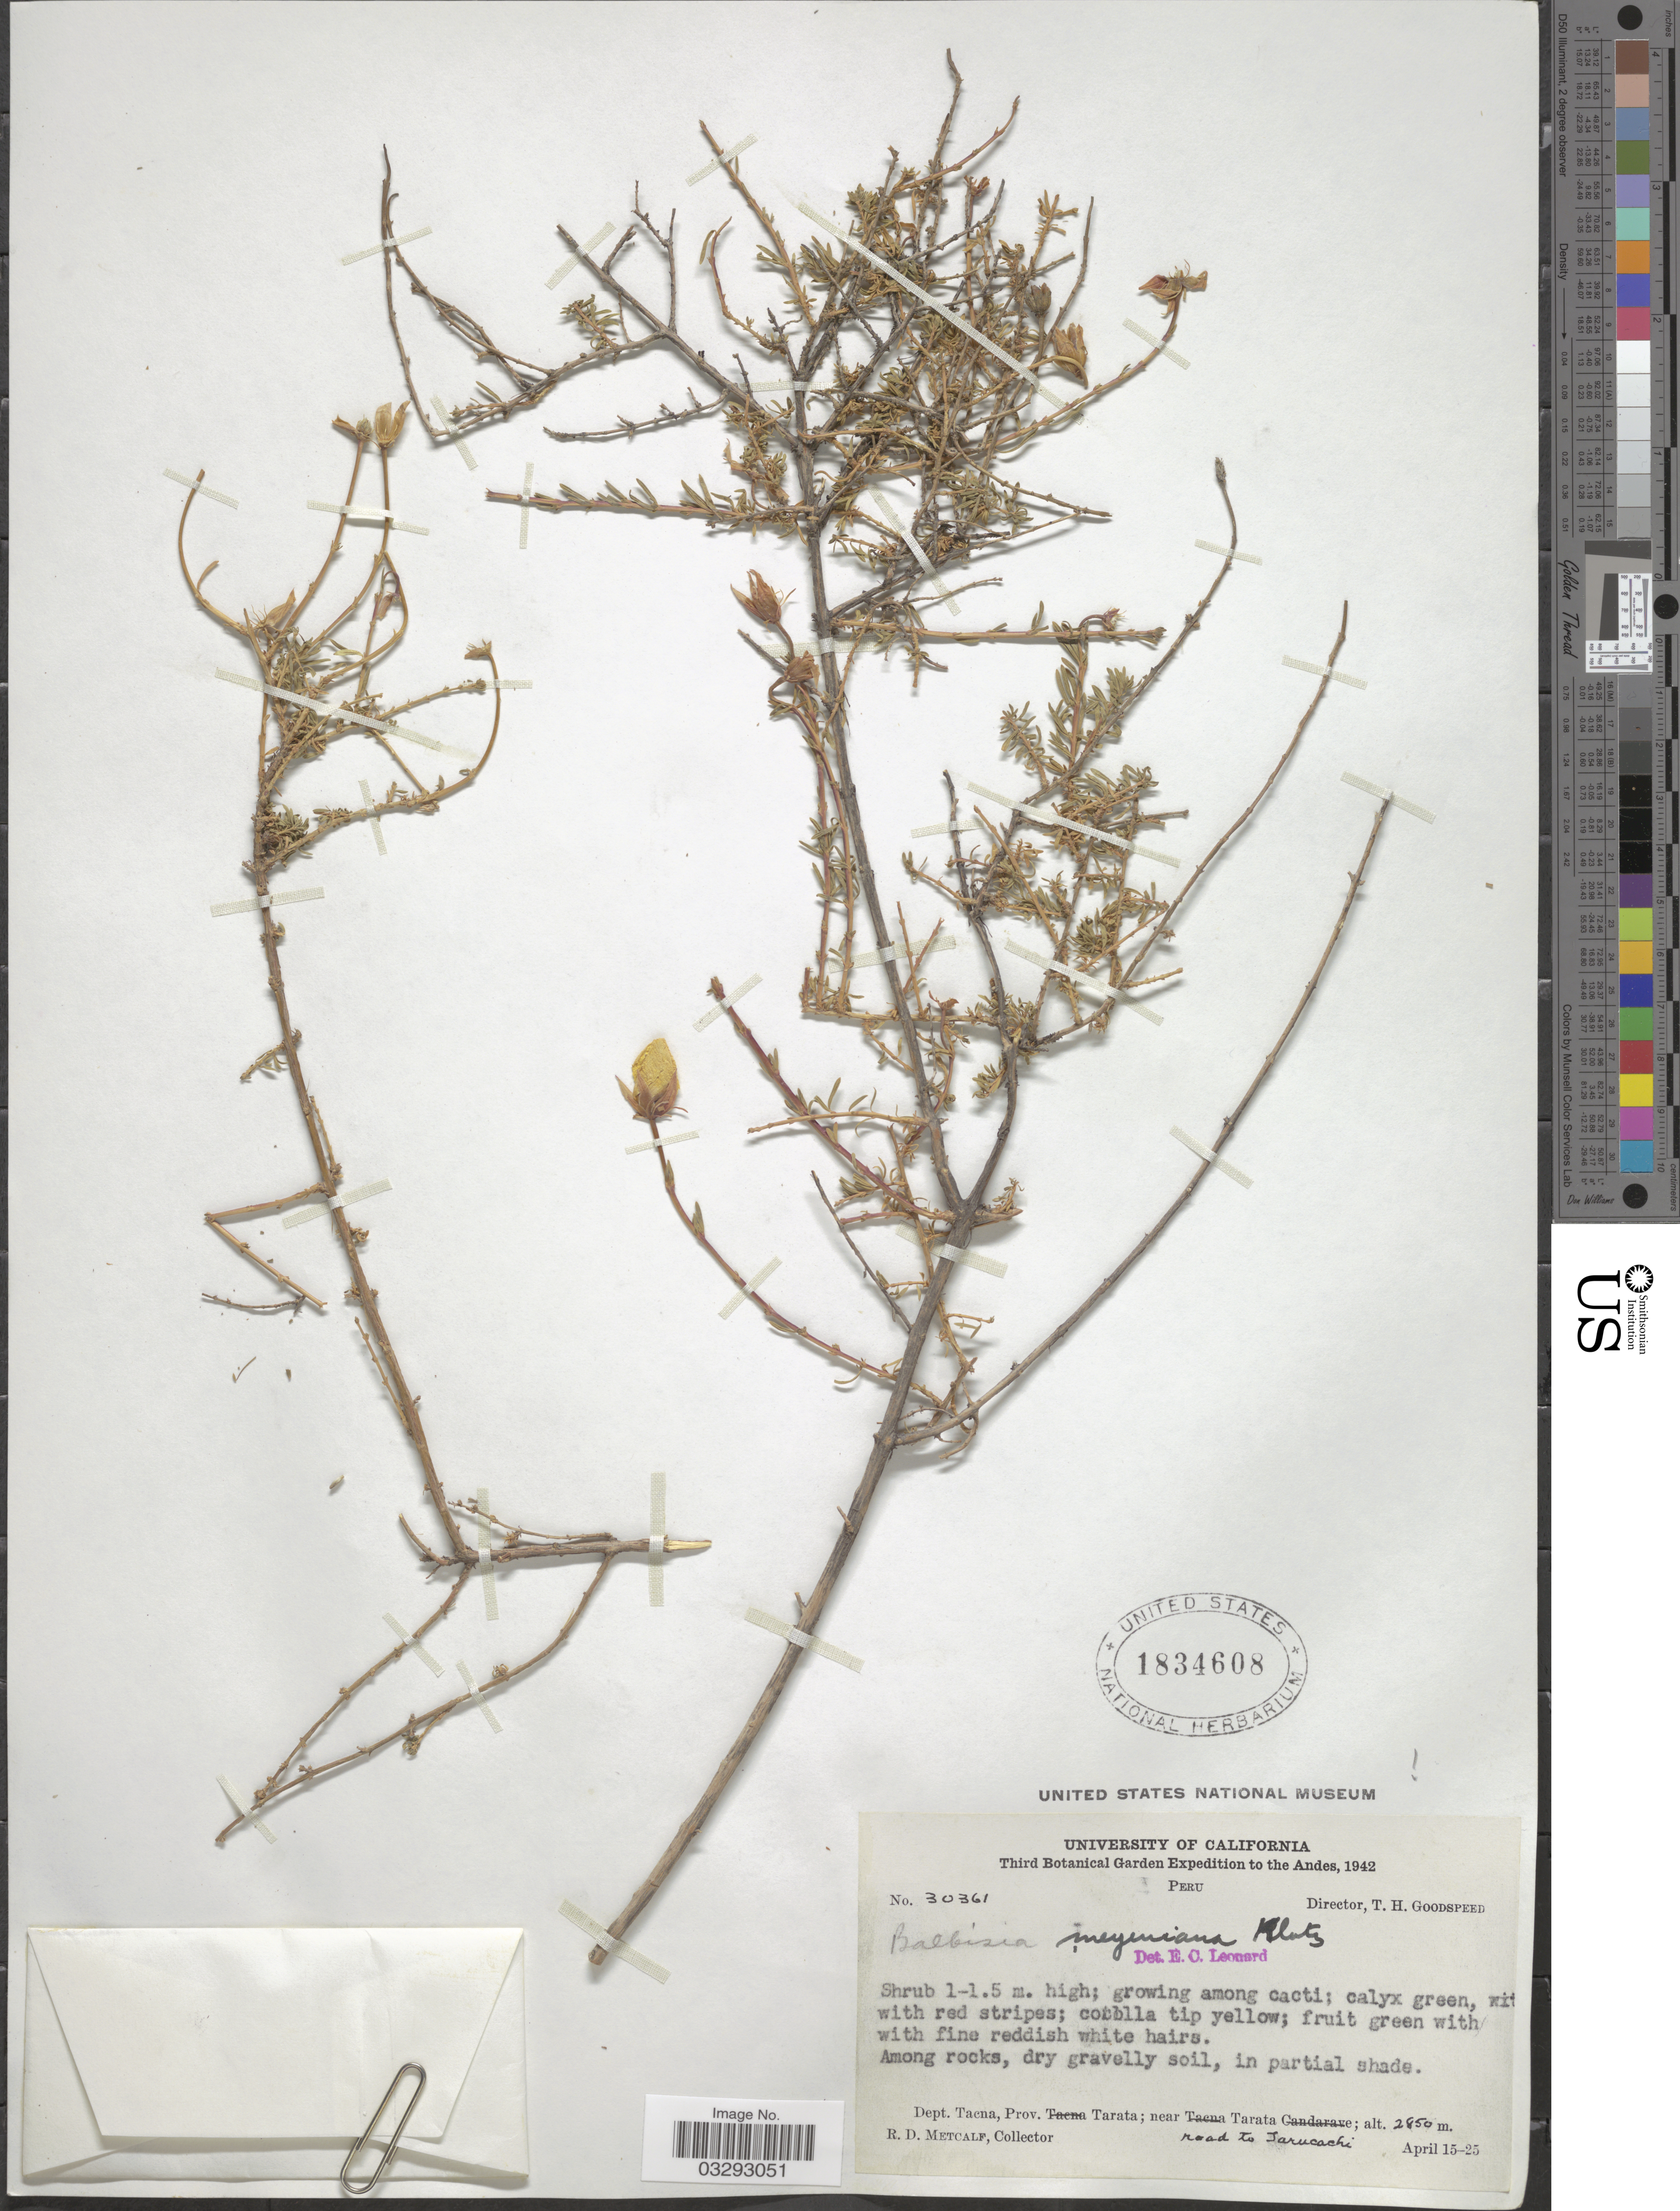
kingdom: Plantae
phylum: Tracheophyta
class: Magnoliopsida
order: Geraniales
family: Vivianiaceae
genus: Balbisia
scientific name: Balbisia meyeniana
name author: Klotzsch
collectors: R. D. Metcalf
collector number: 30361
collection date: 1942-04-15/1942-04-25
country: Peru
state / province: Tacna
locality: Andes. Dept. Tacna, Prov. Tarata; near Tarata; road to Jarucachi.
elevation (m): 2850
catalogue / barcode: US 1834608